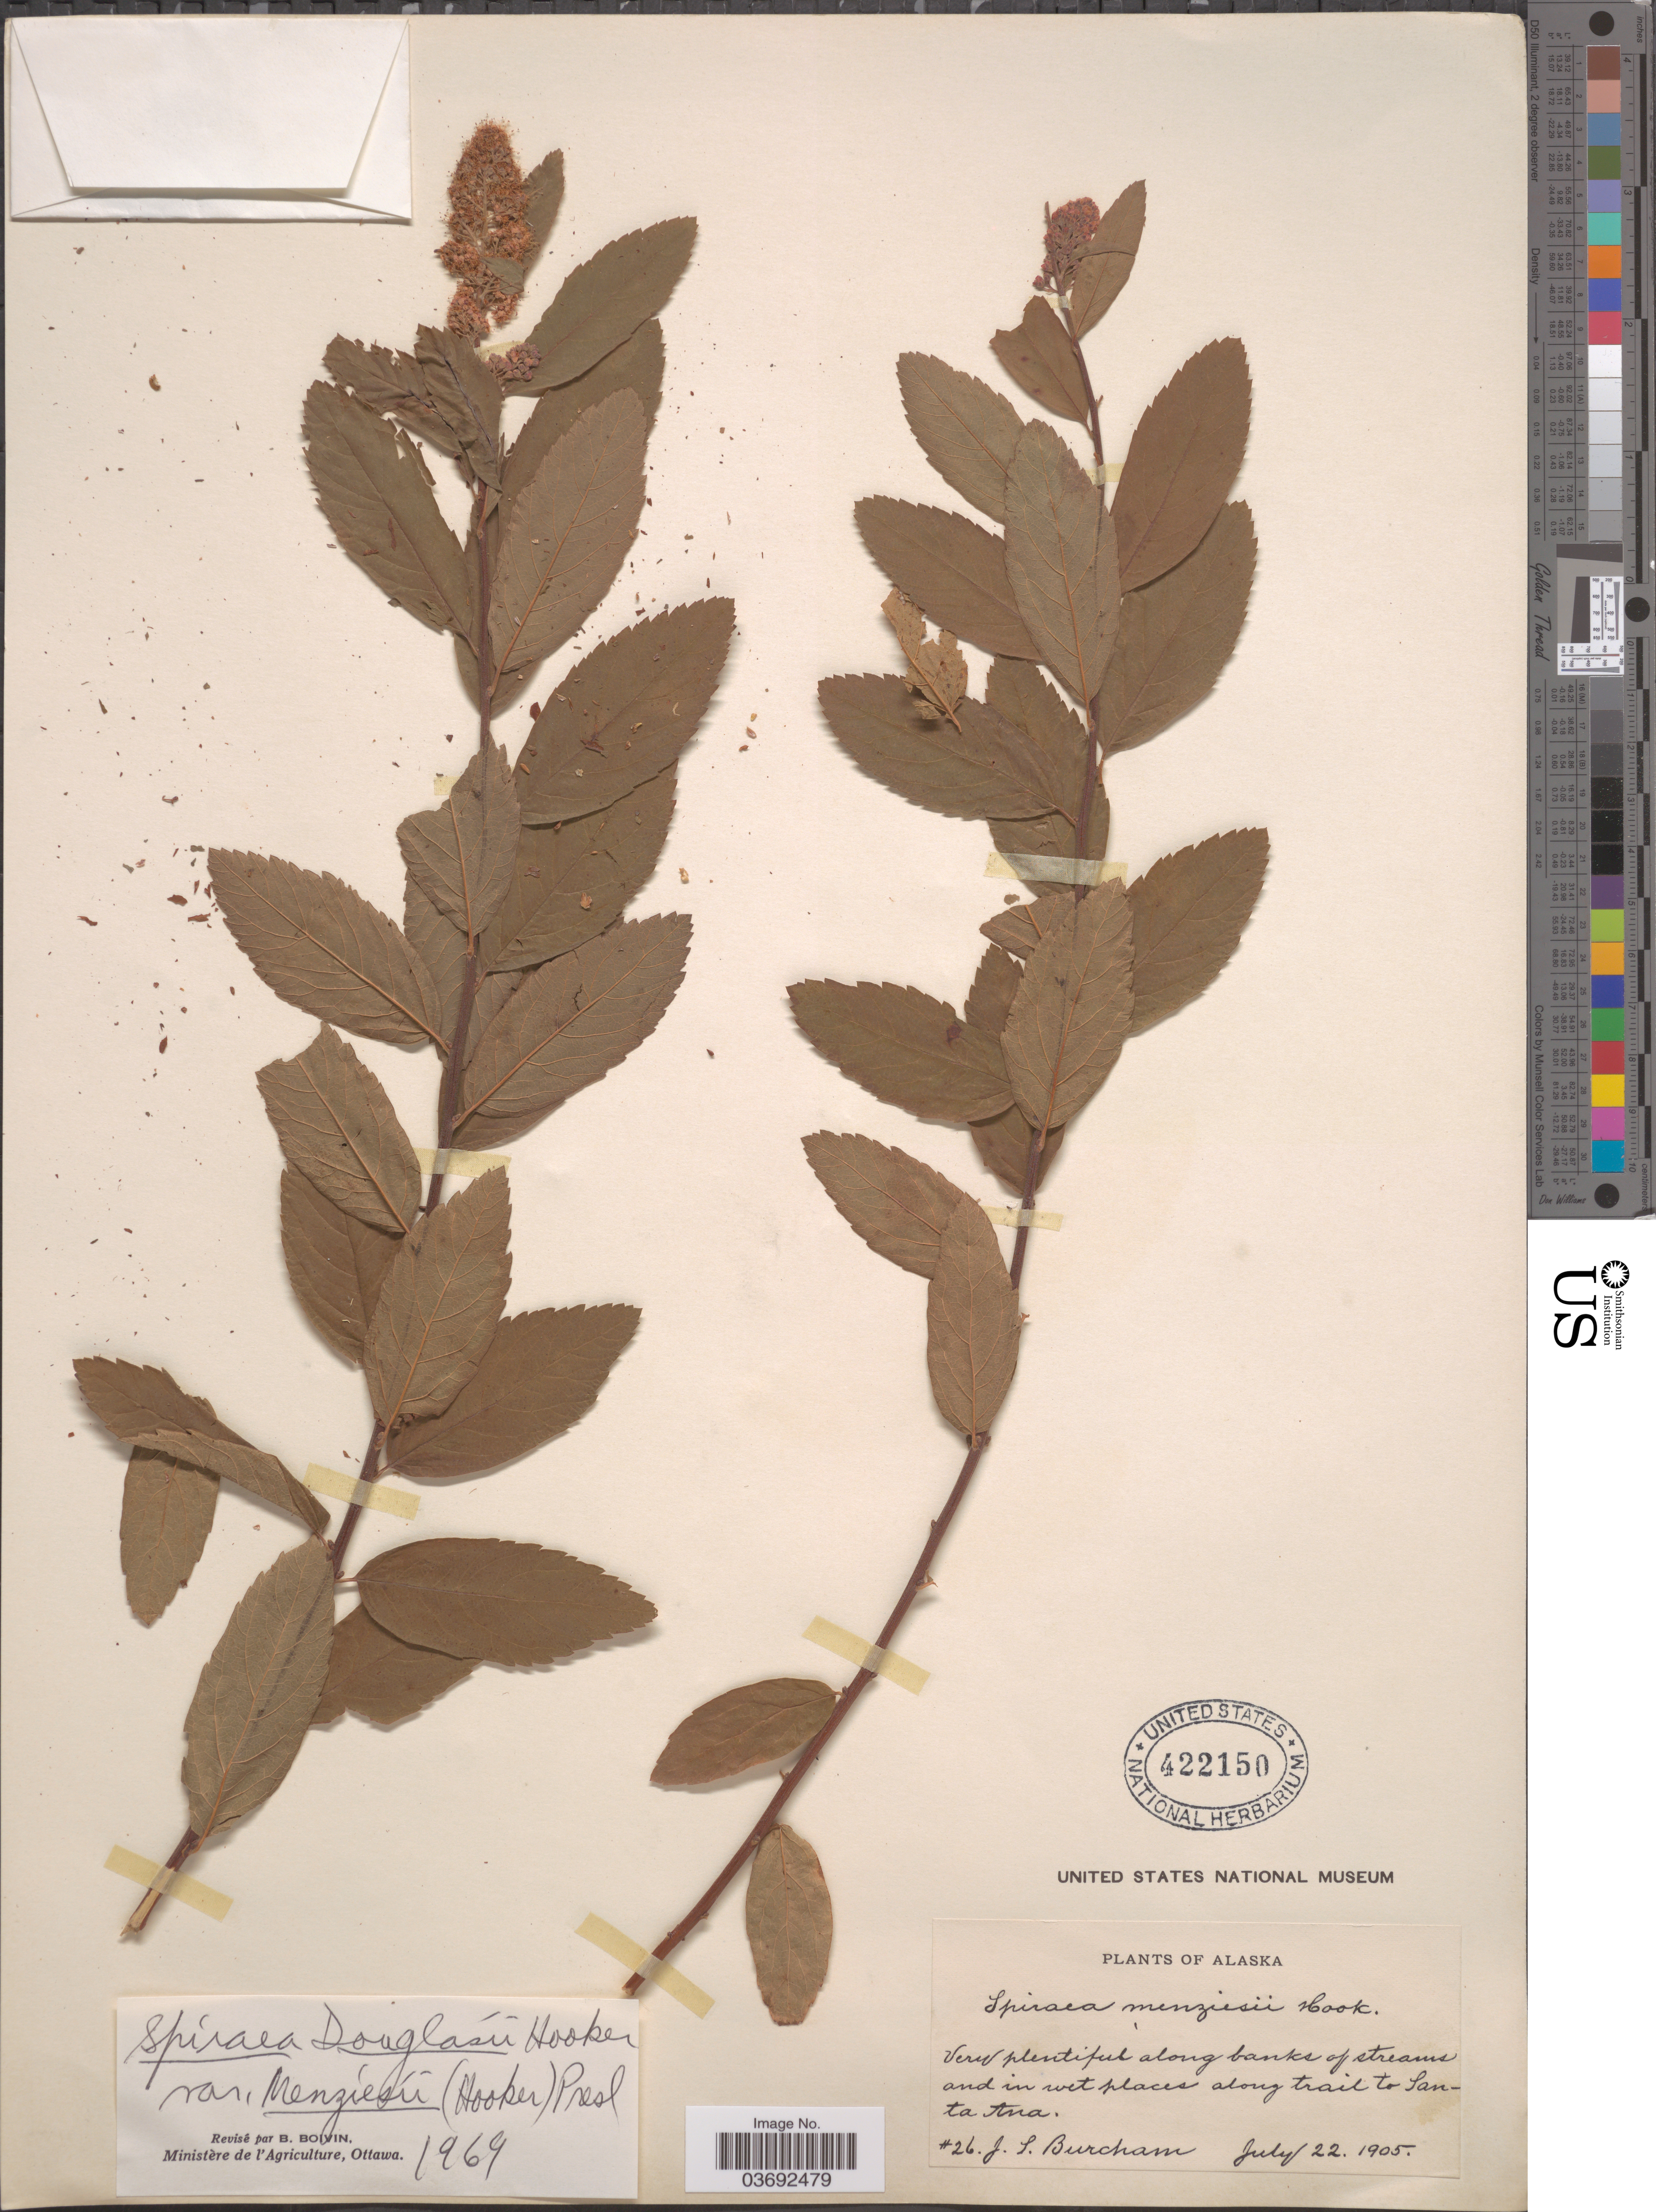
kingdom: Plantae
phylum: Tracheophyta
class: Magnoliopsida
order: Rosales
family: Rosaceae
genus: Spiraea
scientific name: Spiraea douglasii var. menziesii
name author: (Hook.) C. Presl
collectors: J. Burcham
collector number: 26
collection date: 1905-07-22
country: United States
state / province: Alaska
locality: Along trail to Santa Ana.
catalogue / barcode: US 422150